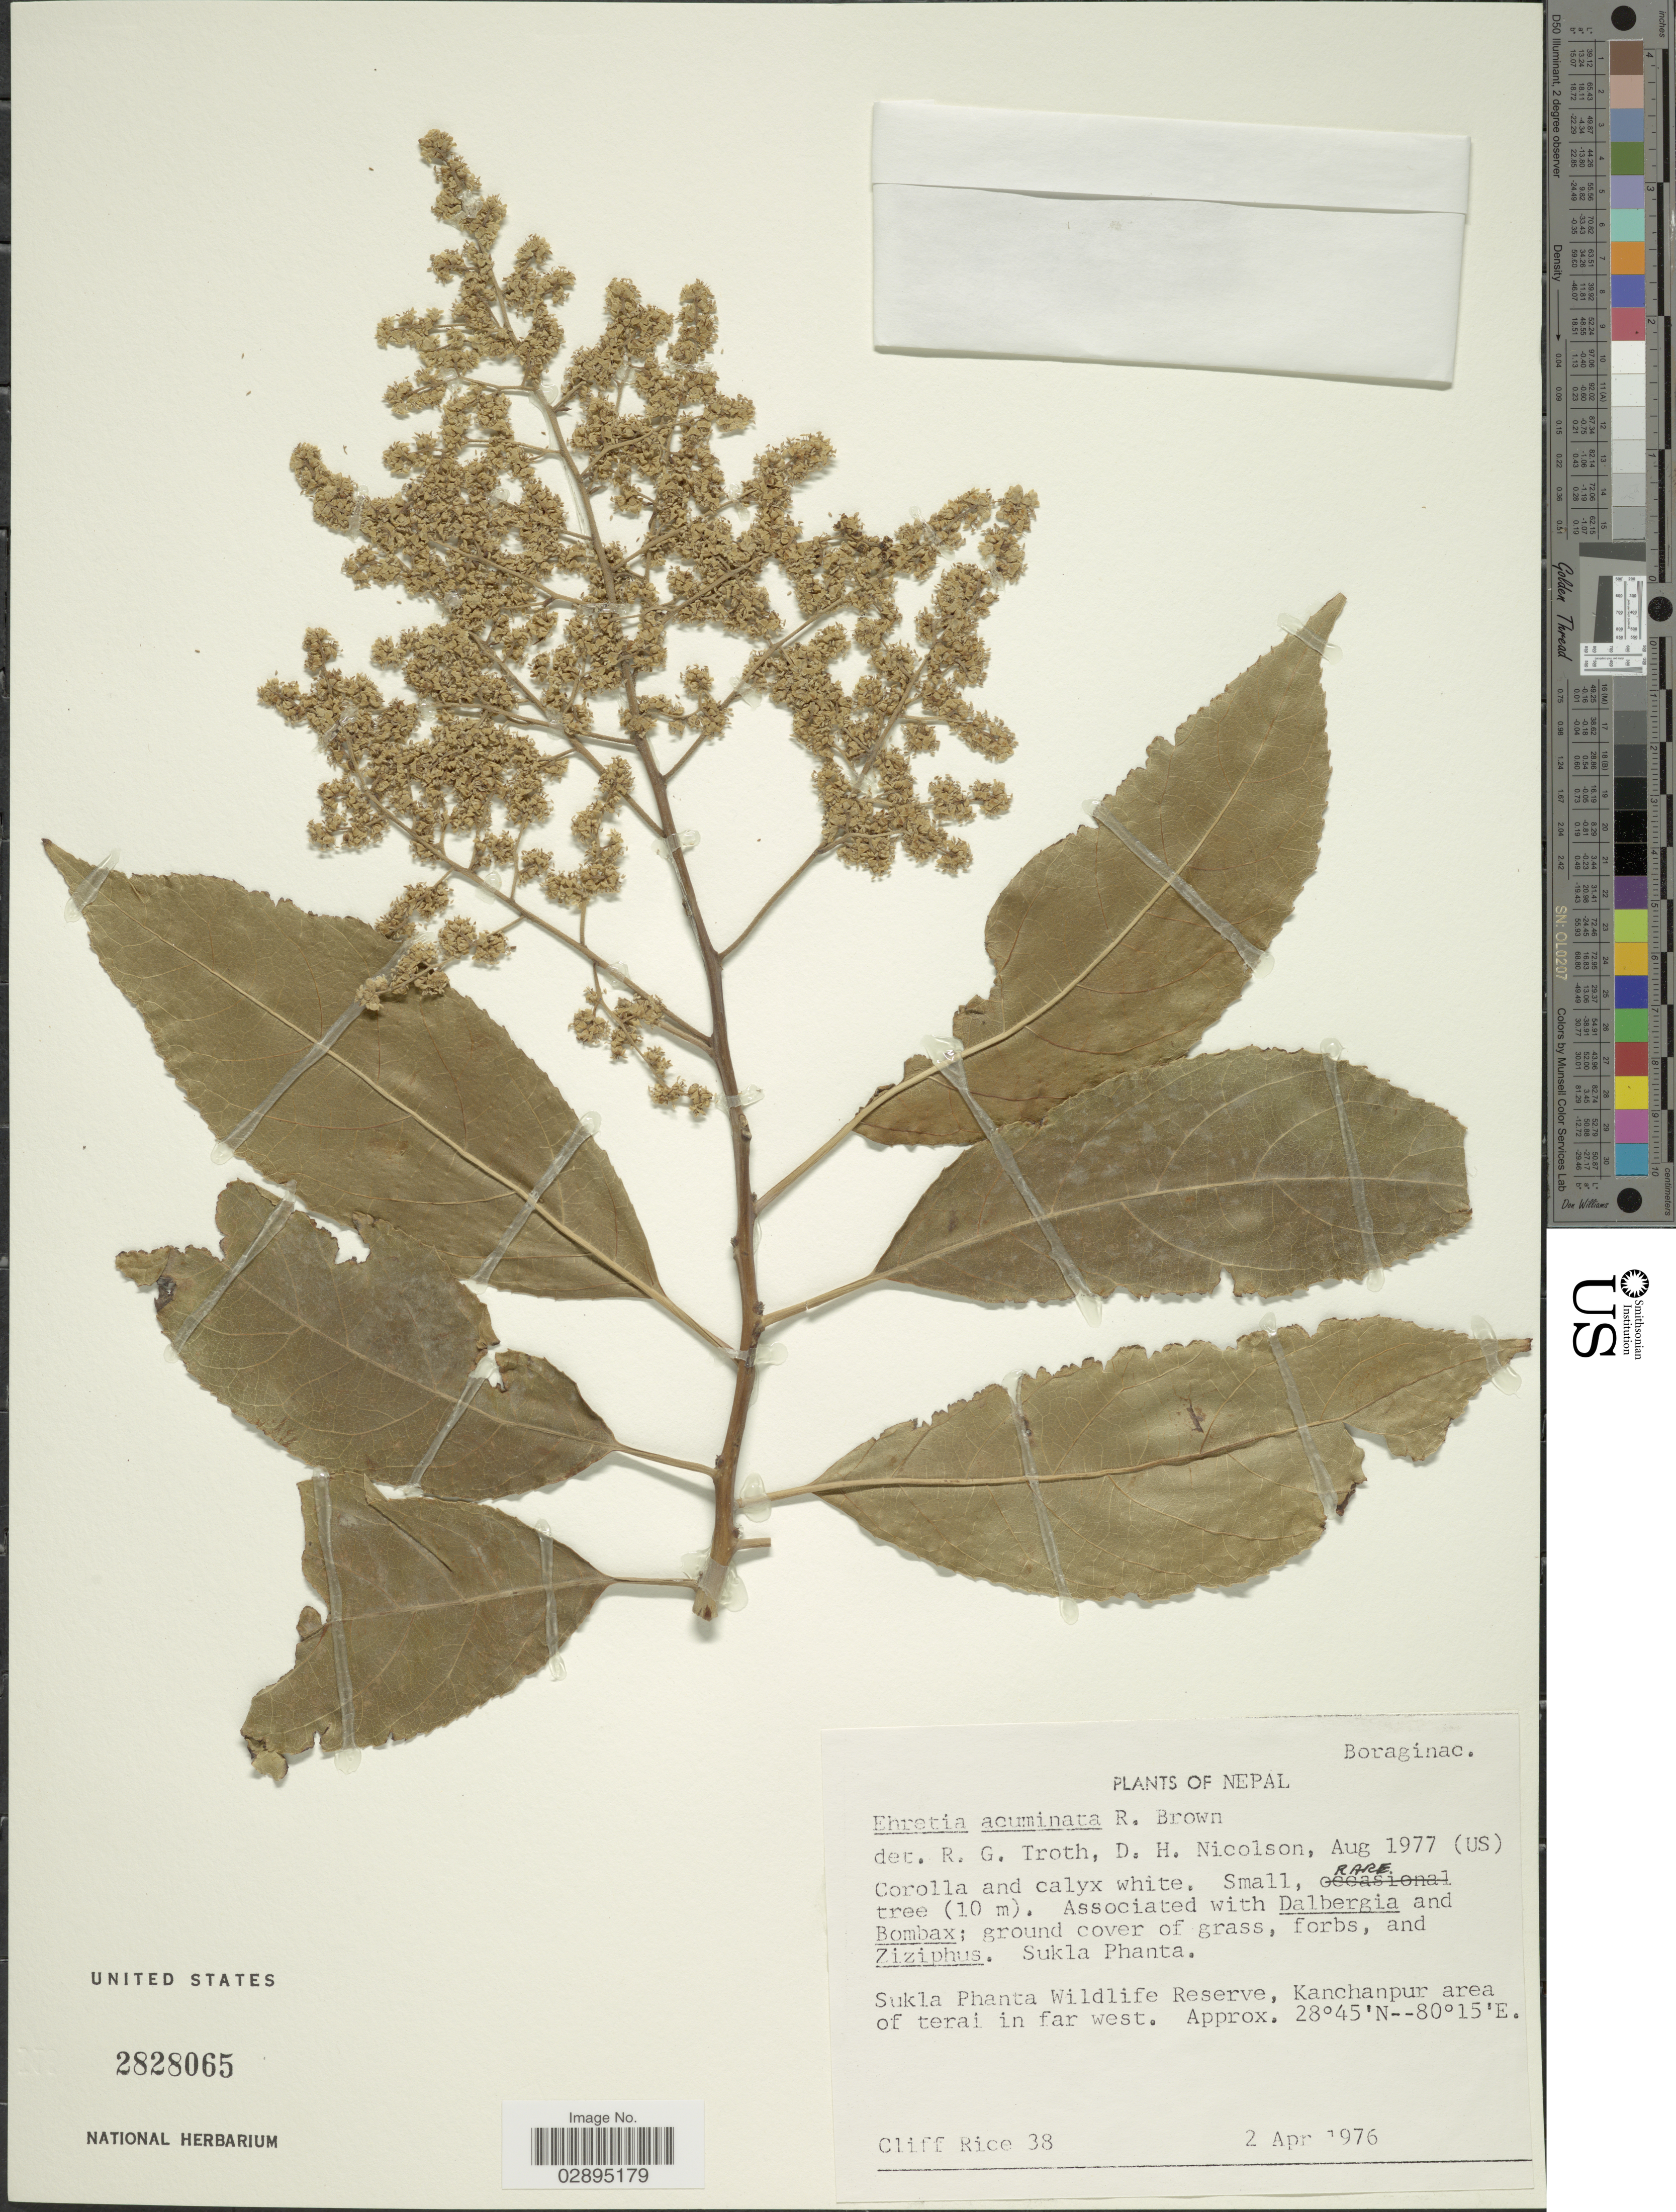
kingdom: Plantae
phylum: Tracheophyta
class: Magnoliopsida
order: Boraginales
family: Ehretiaceae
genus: Ehretia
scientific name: Ehretia acuminata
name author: R. Br.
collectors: C. Rice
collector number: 38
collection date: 1976-04-02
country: Nepal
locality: Sukla Phanta. Sukla Phanta Wildlife Reserve, Kanchanpur area of terai in far west.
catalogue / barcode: US 2828065